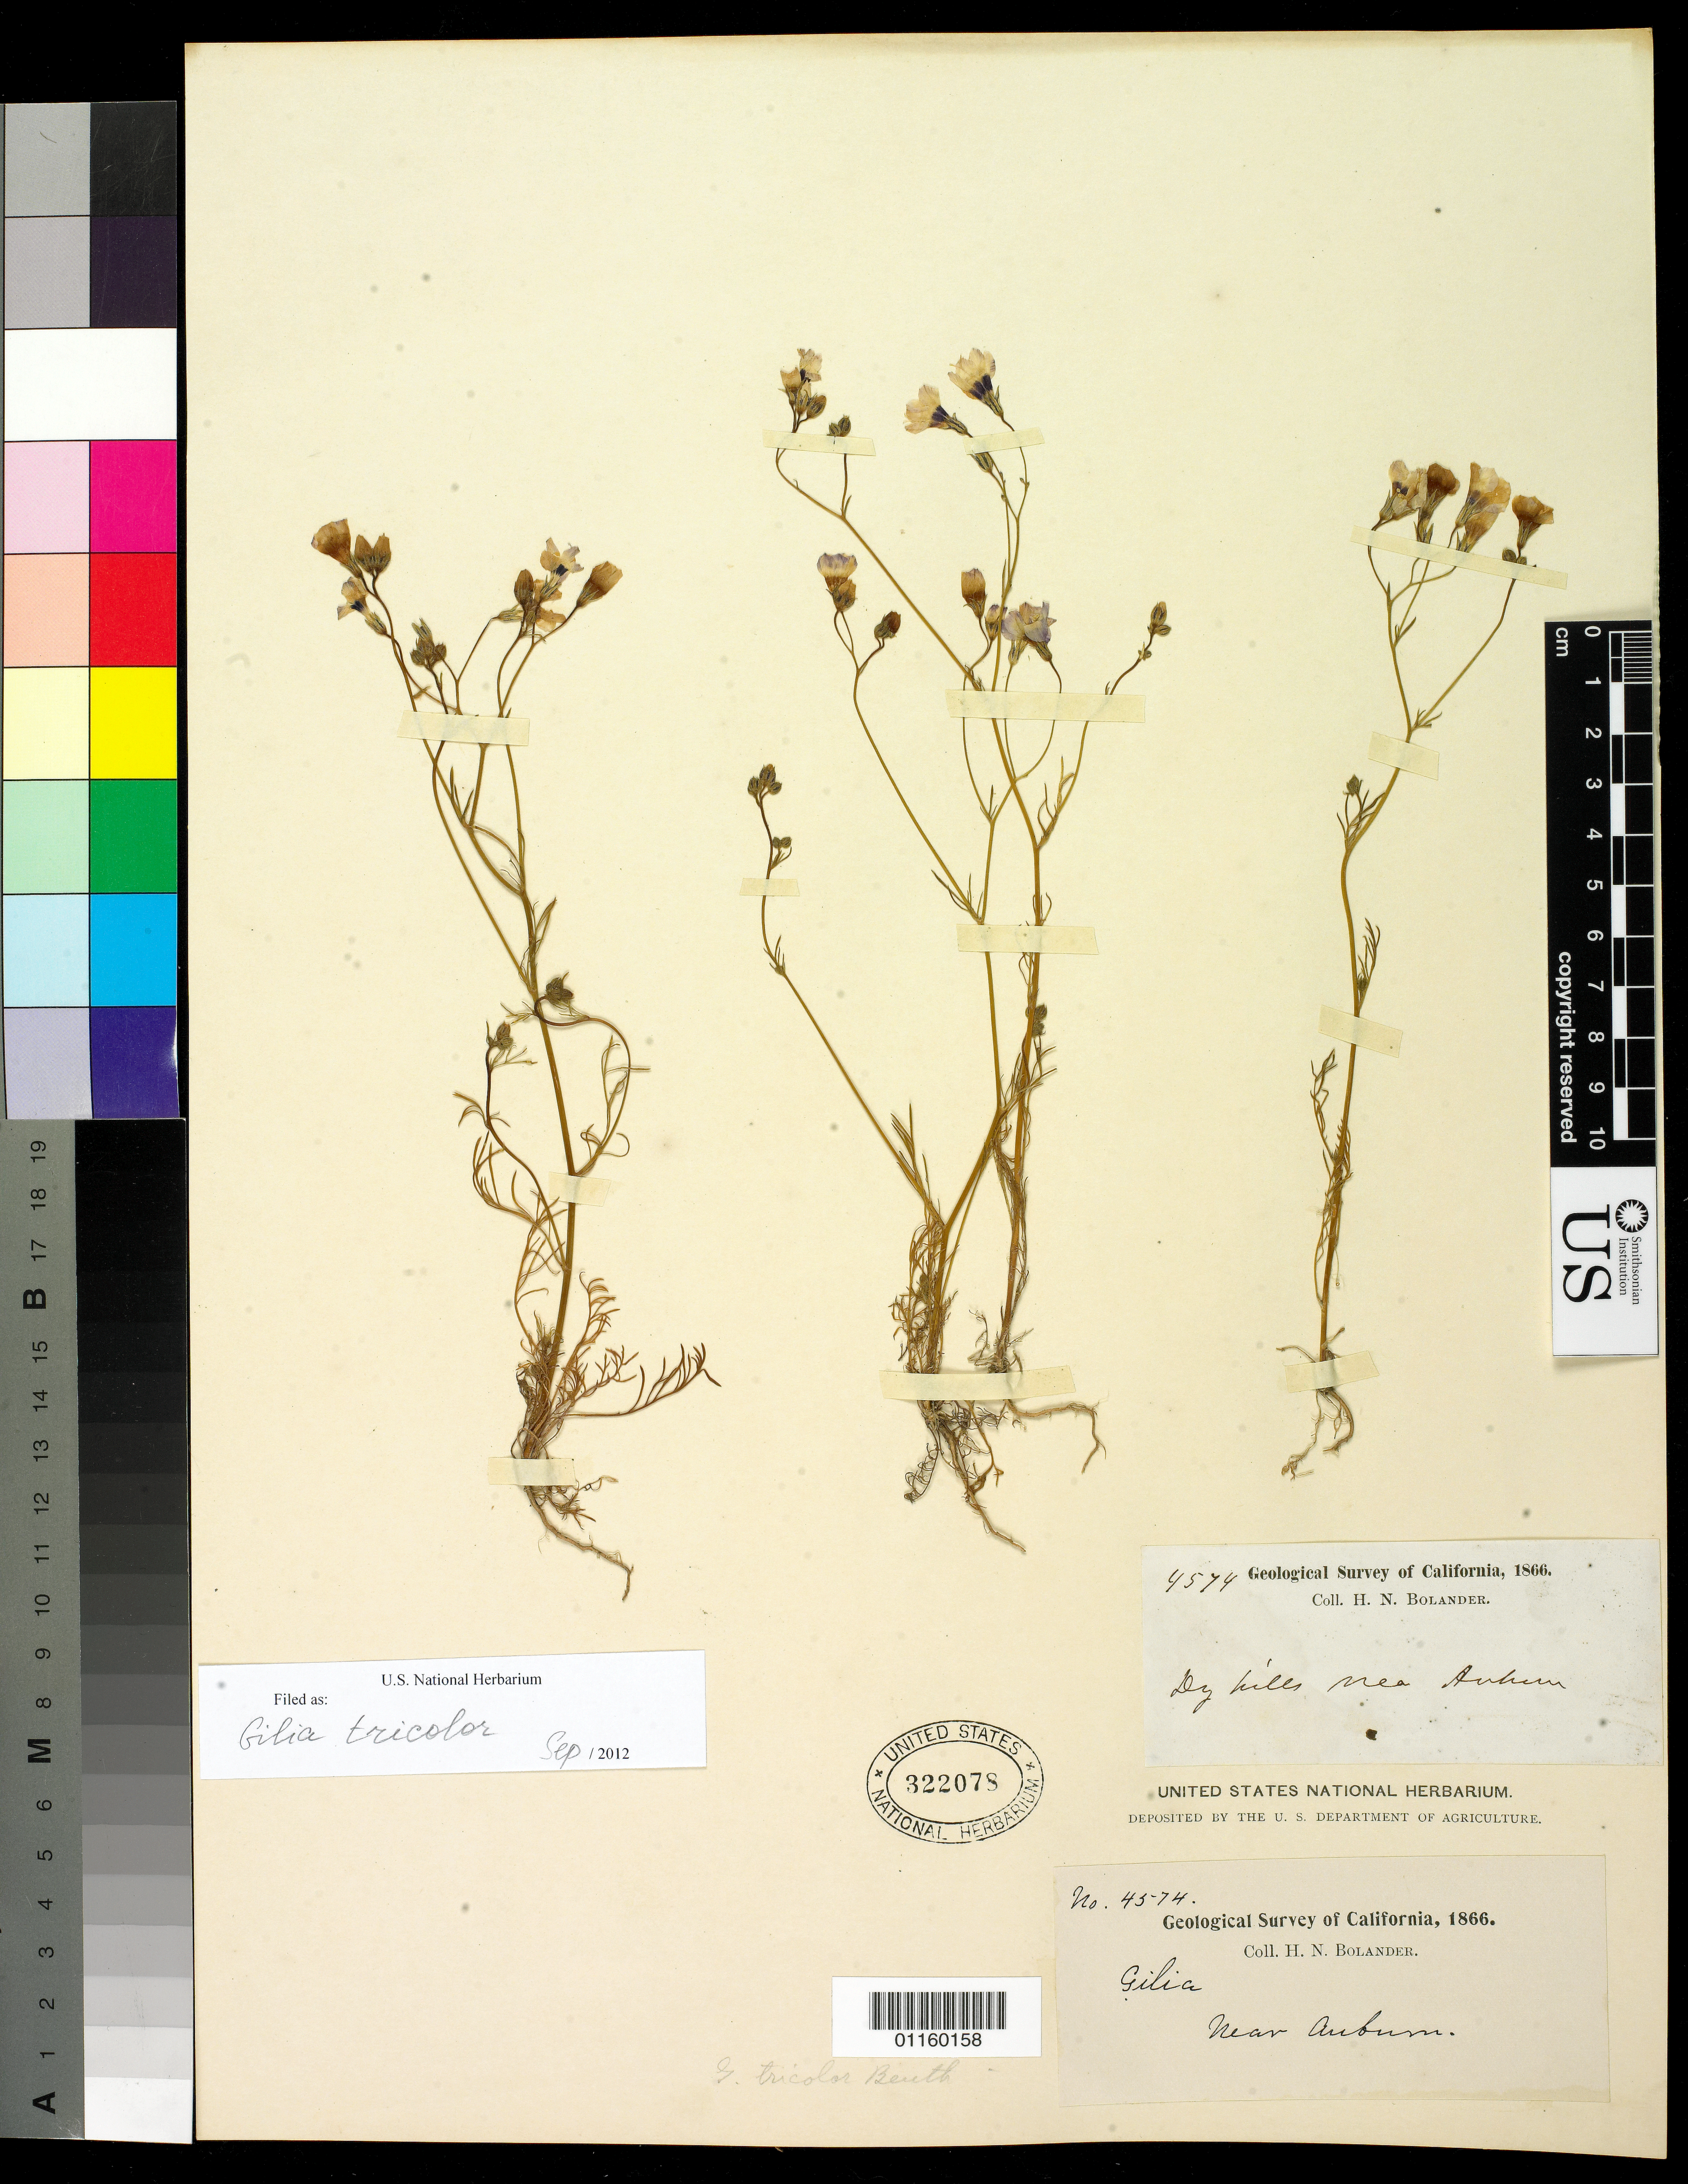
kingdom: Plantae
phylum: Tracheophyta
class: Magnoliopsida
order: Ericales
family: Polemoniaceae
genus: Gilia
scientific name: Gilia tricolor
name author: Benth.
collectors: H. Bolander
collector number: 4574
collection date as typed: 1866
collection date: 1866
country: United States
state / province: California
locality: near Auburn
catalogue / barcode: US 322078